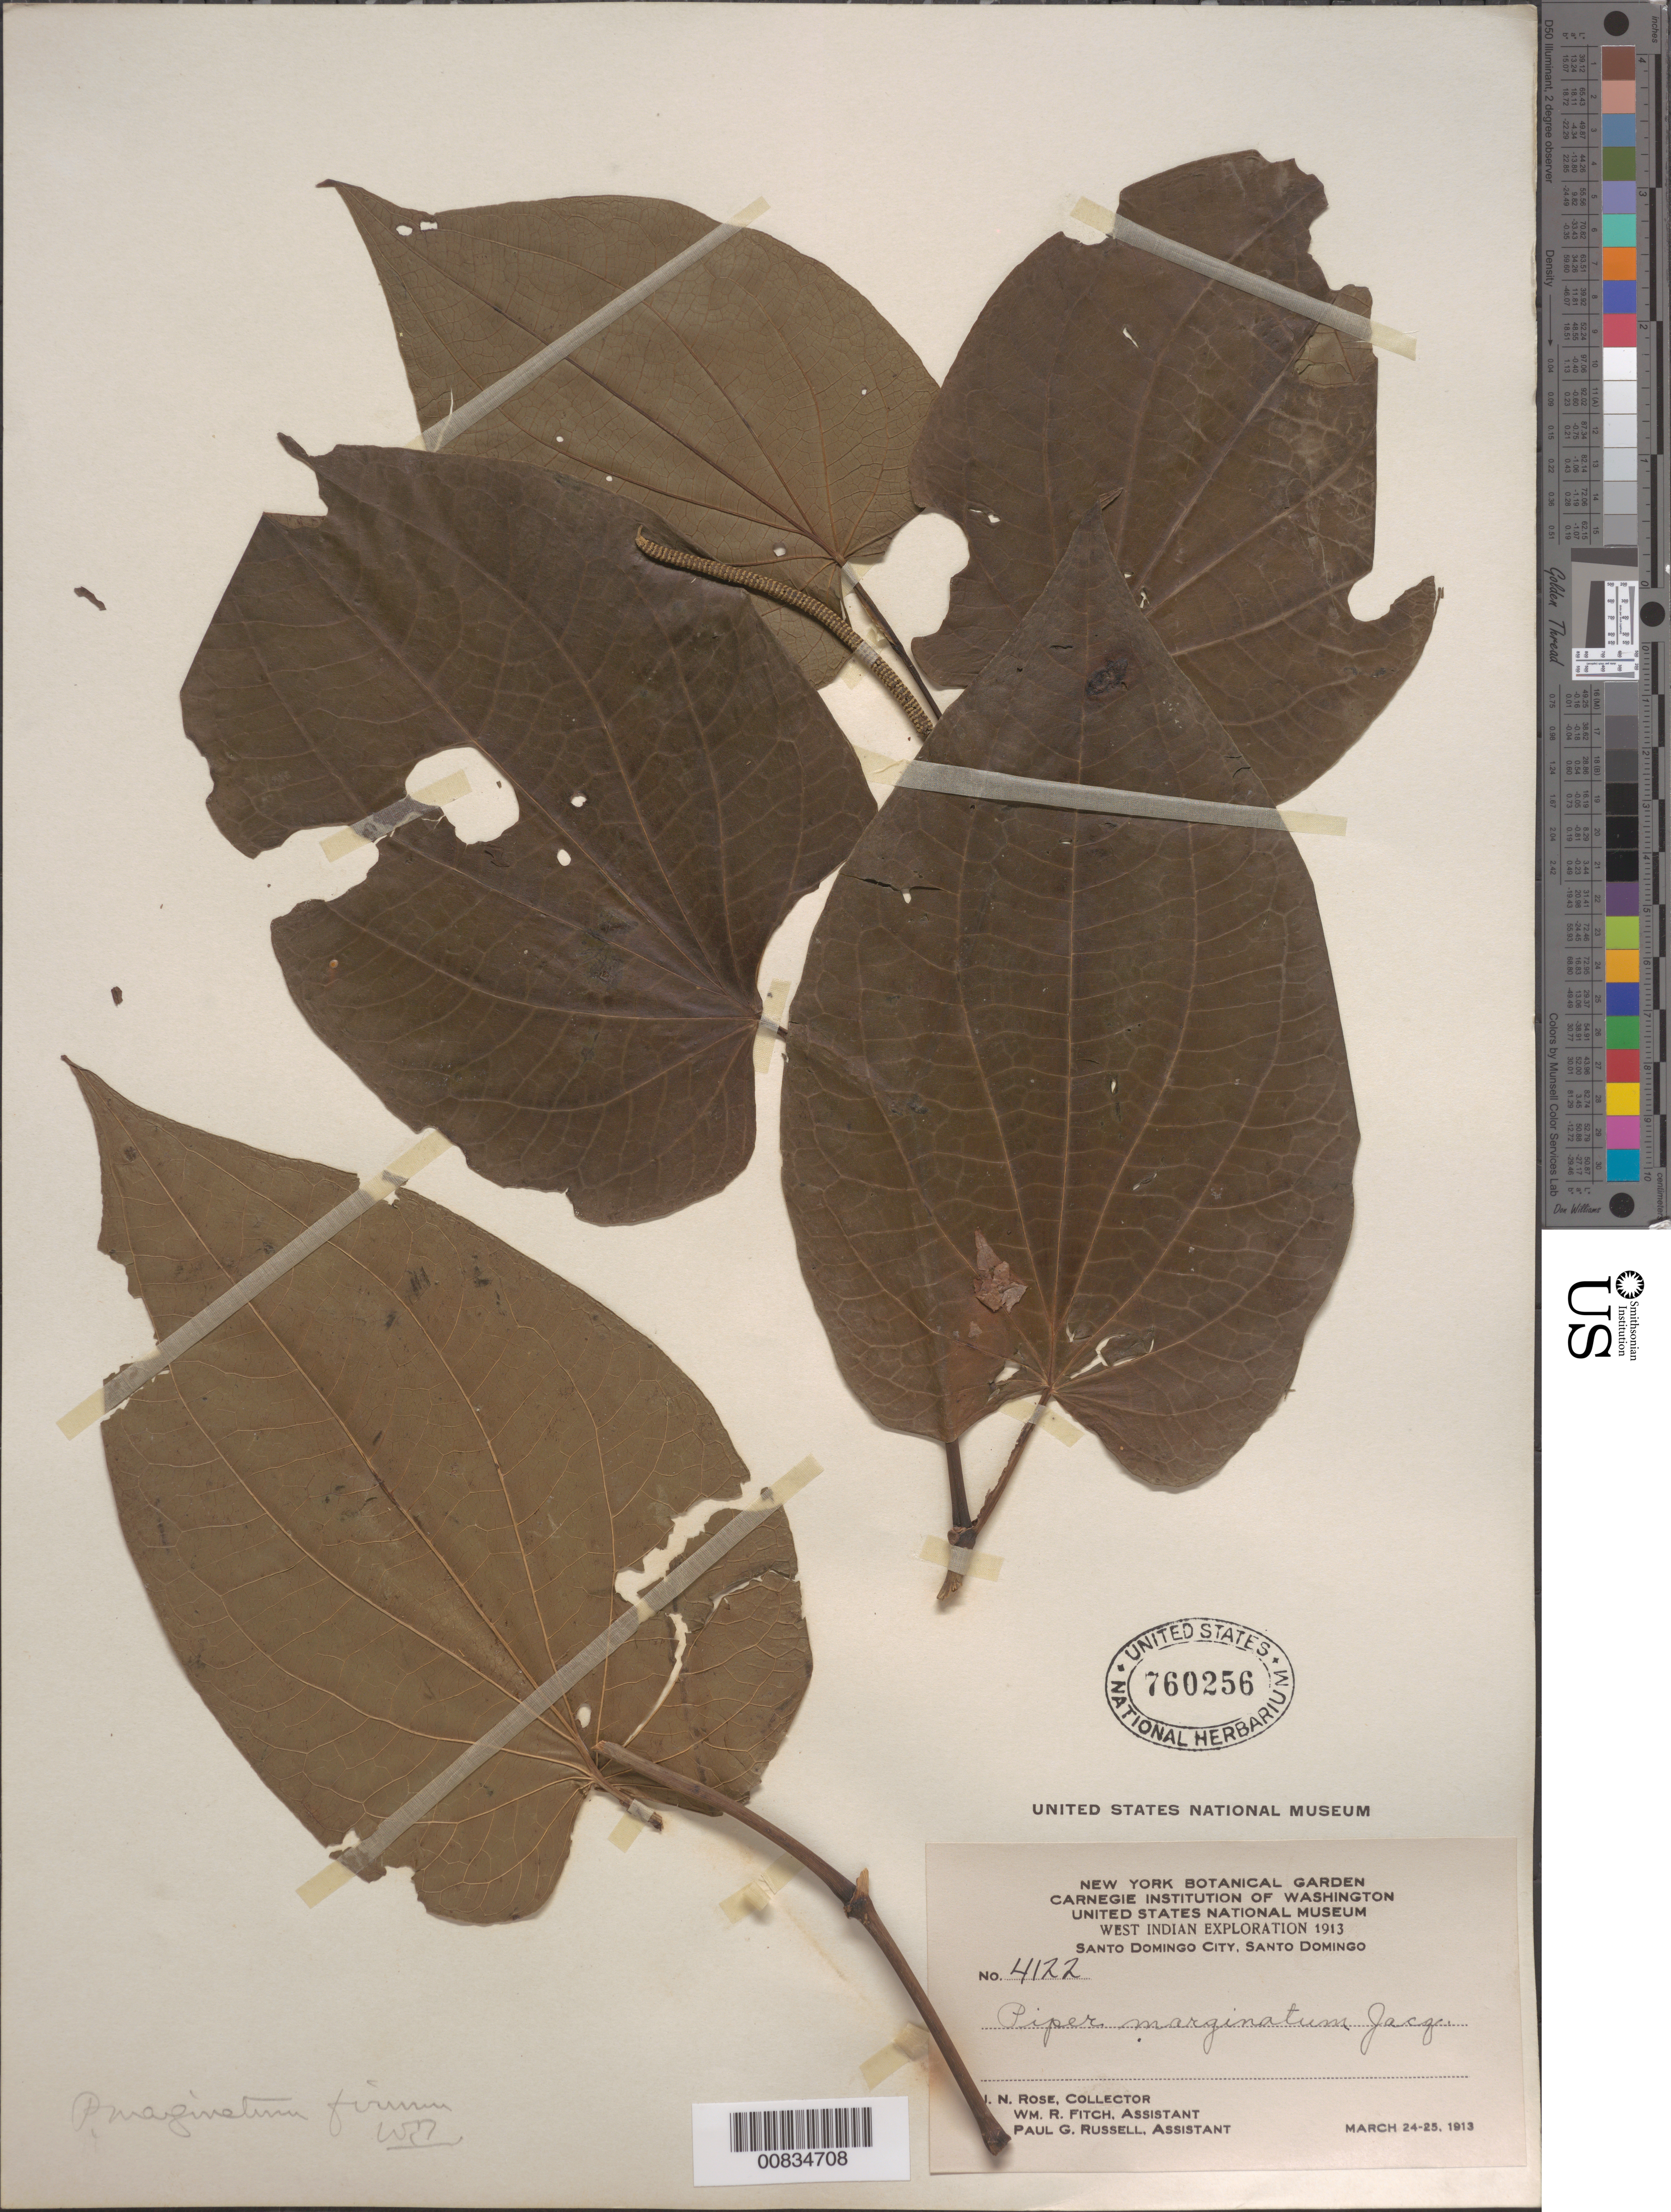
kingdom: Plantae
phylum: Tracheophyta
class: Magnoliopsida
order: Piperales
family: Piperaceae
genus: Piper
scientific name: Piper marginatum var. domatiiferum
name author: Trel.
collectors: J. N. Rose, W. R. Fitch & P. G. Russell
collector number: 4122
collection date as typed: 24 Mar 1913 to 25 Mar 1913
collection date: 1913-03-24/1913-03-25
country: Dominican Republic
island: Hispaniola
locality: Santo Domingo City, Santo Domingo.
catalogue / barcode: US 760256